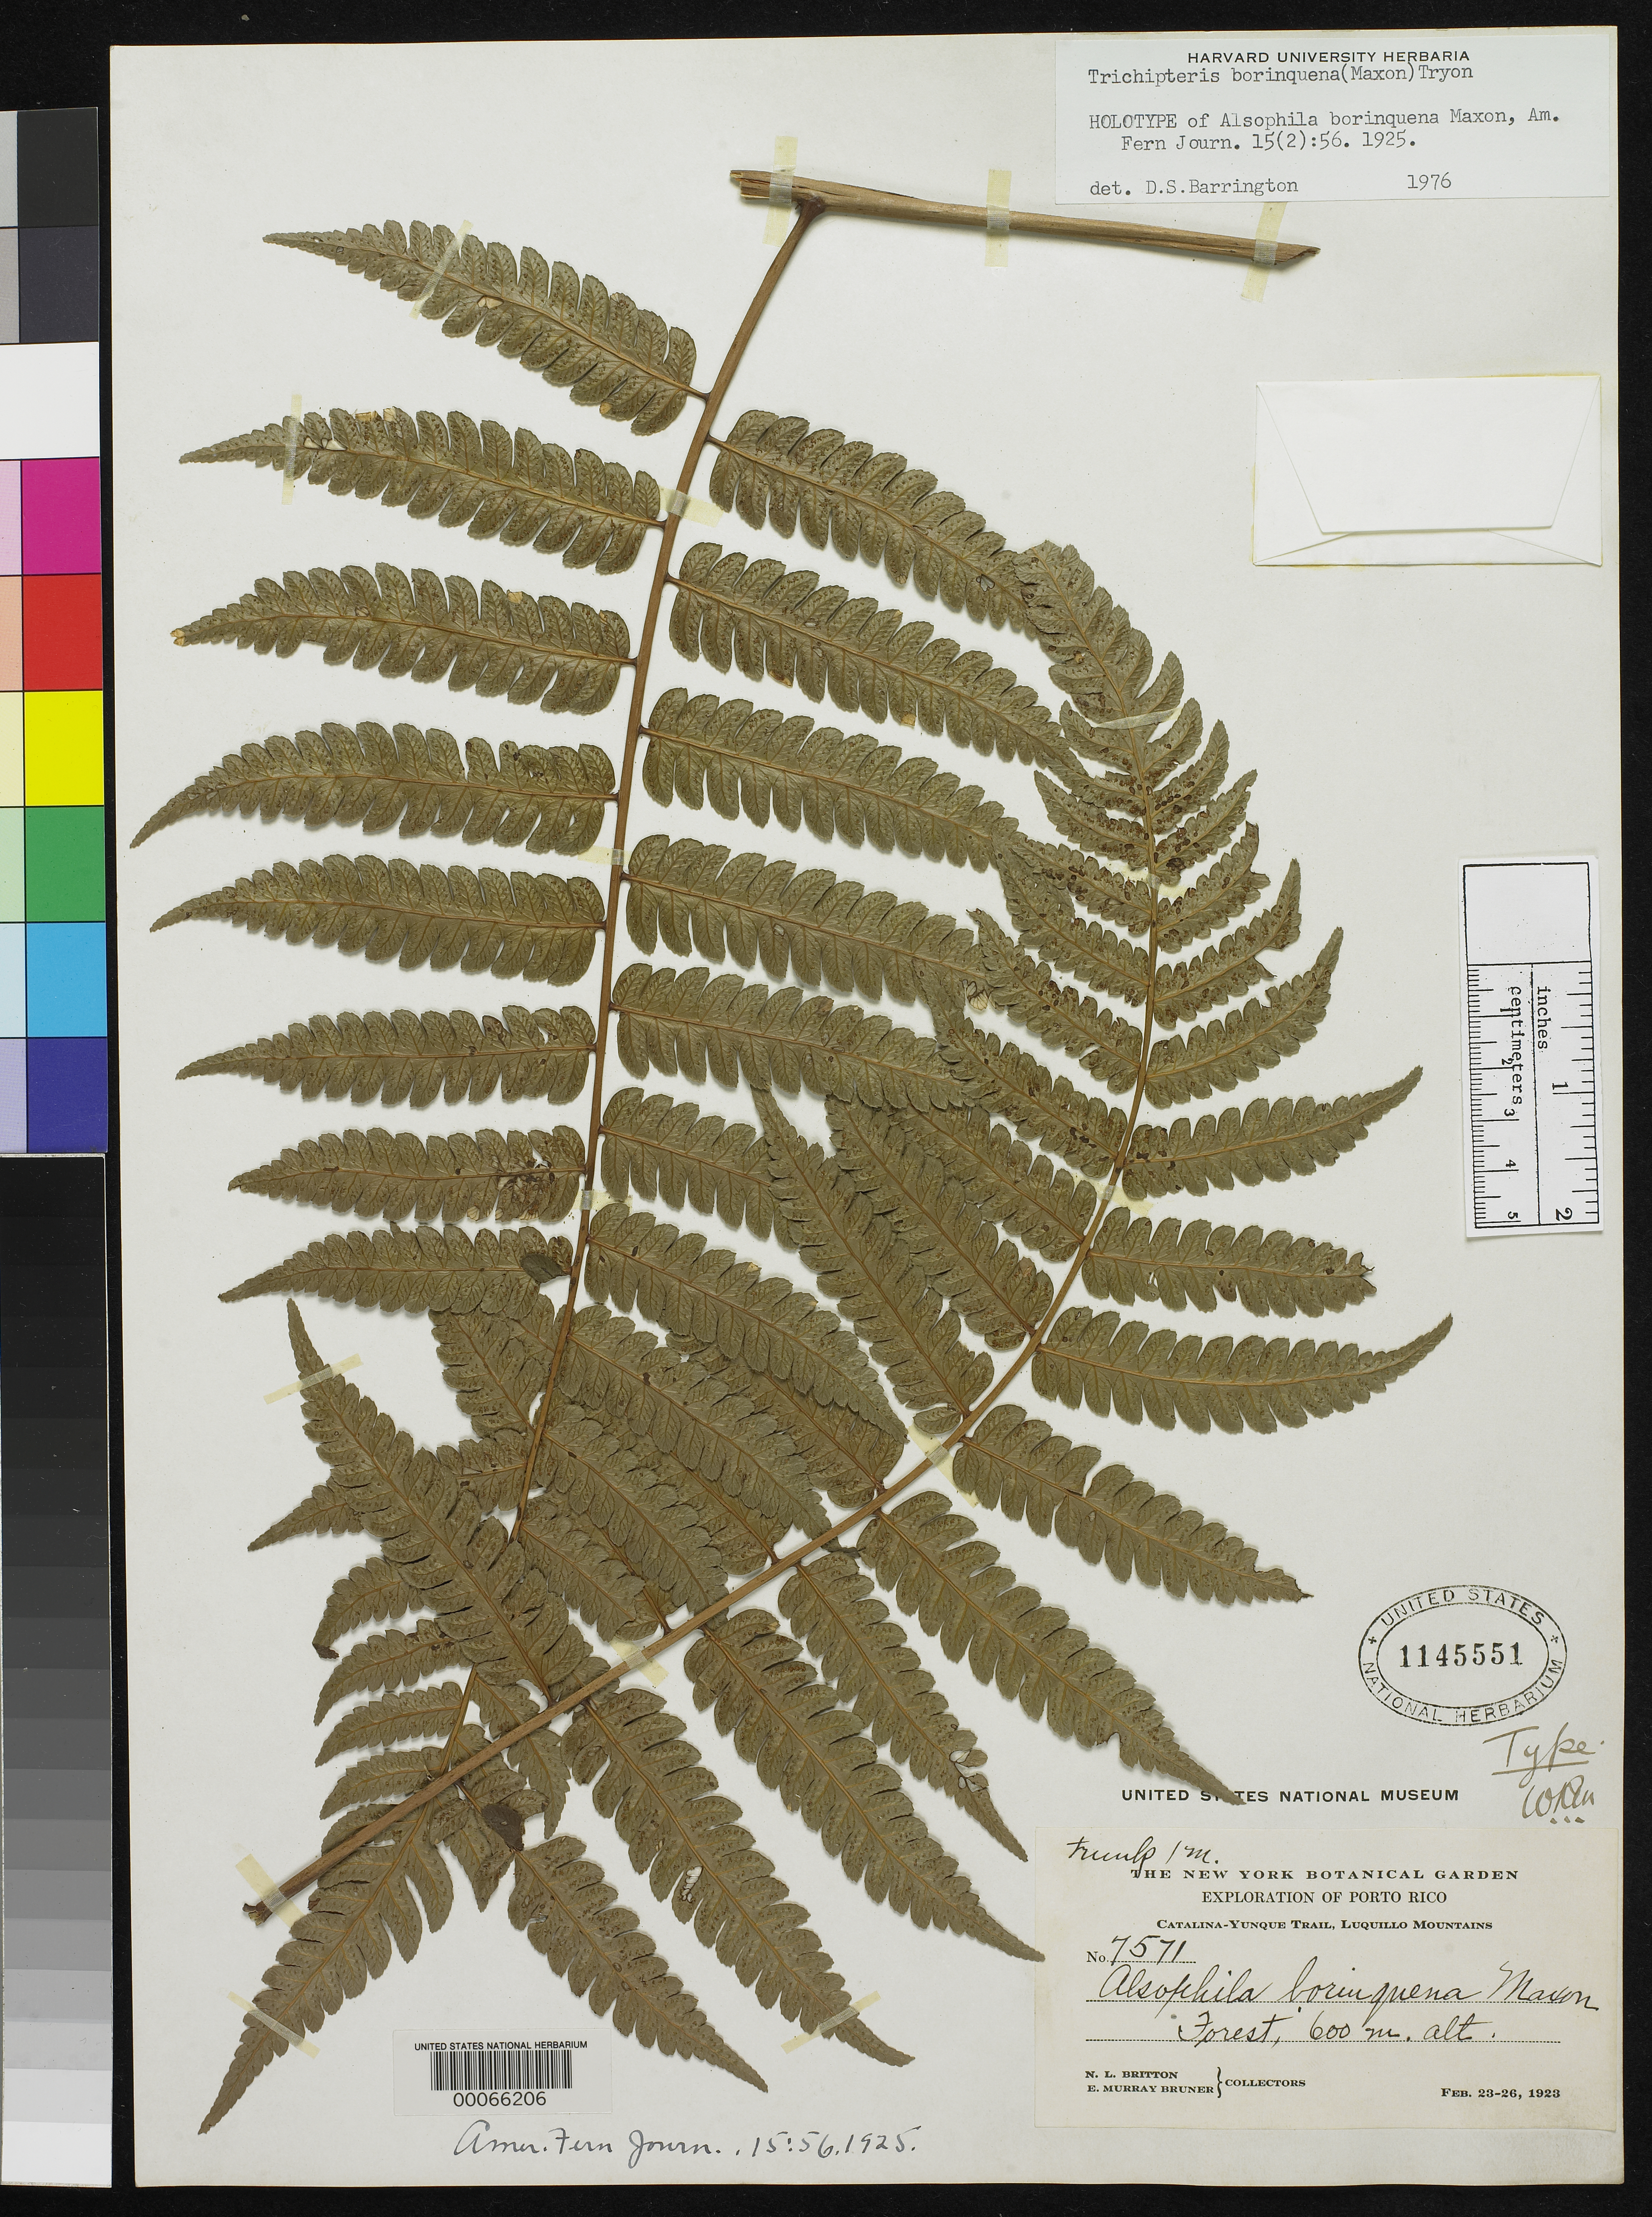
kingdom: Plantae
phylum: Tracheophyta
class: Polypodiopsida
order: Cyatheales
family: Cyatheaceae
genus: Alsophila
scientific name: Alsophila borinquena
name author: Maxon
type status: Holotype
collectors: N. Britton & E. Bruner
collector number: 7571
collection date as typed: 23 Feb 1923 to 26 Feb 1923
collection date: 1923-02-23/1923-02-26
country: Puerto Rico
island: Greater Antilles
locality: Catalina-yunque trail, Luquillo Mountains.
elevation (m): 600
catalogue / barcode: US 1145551